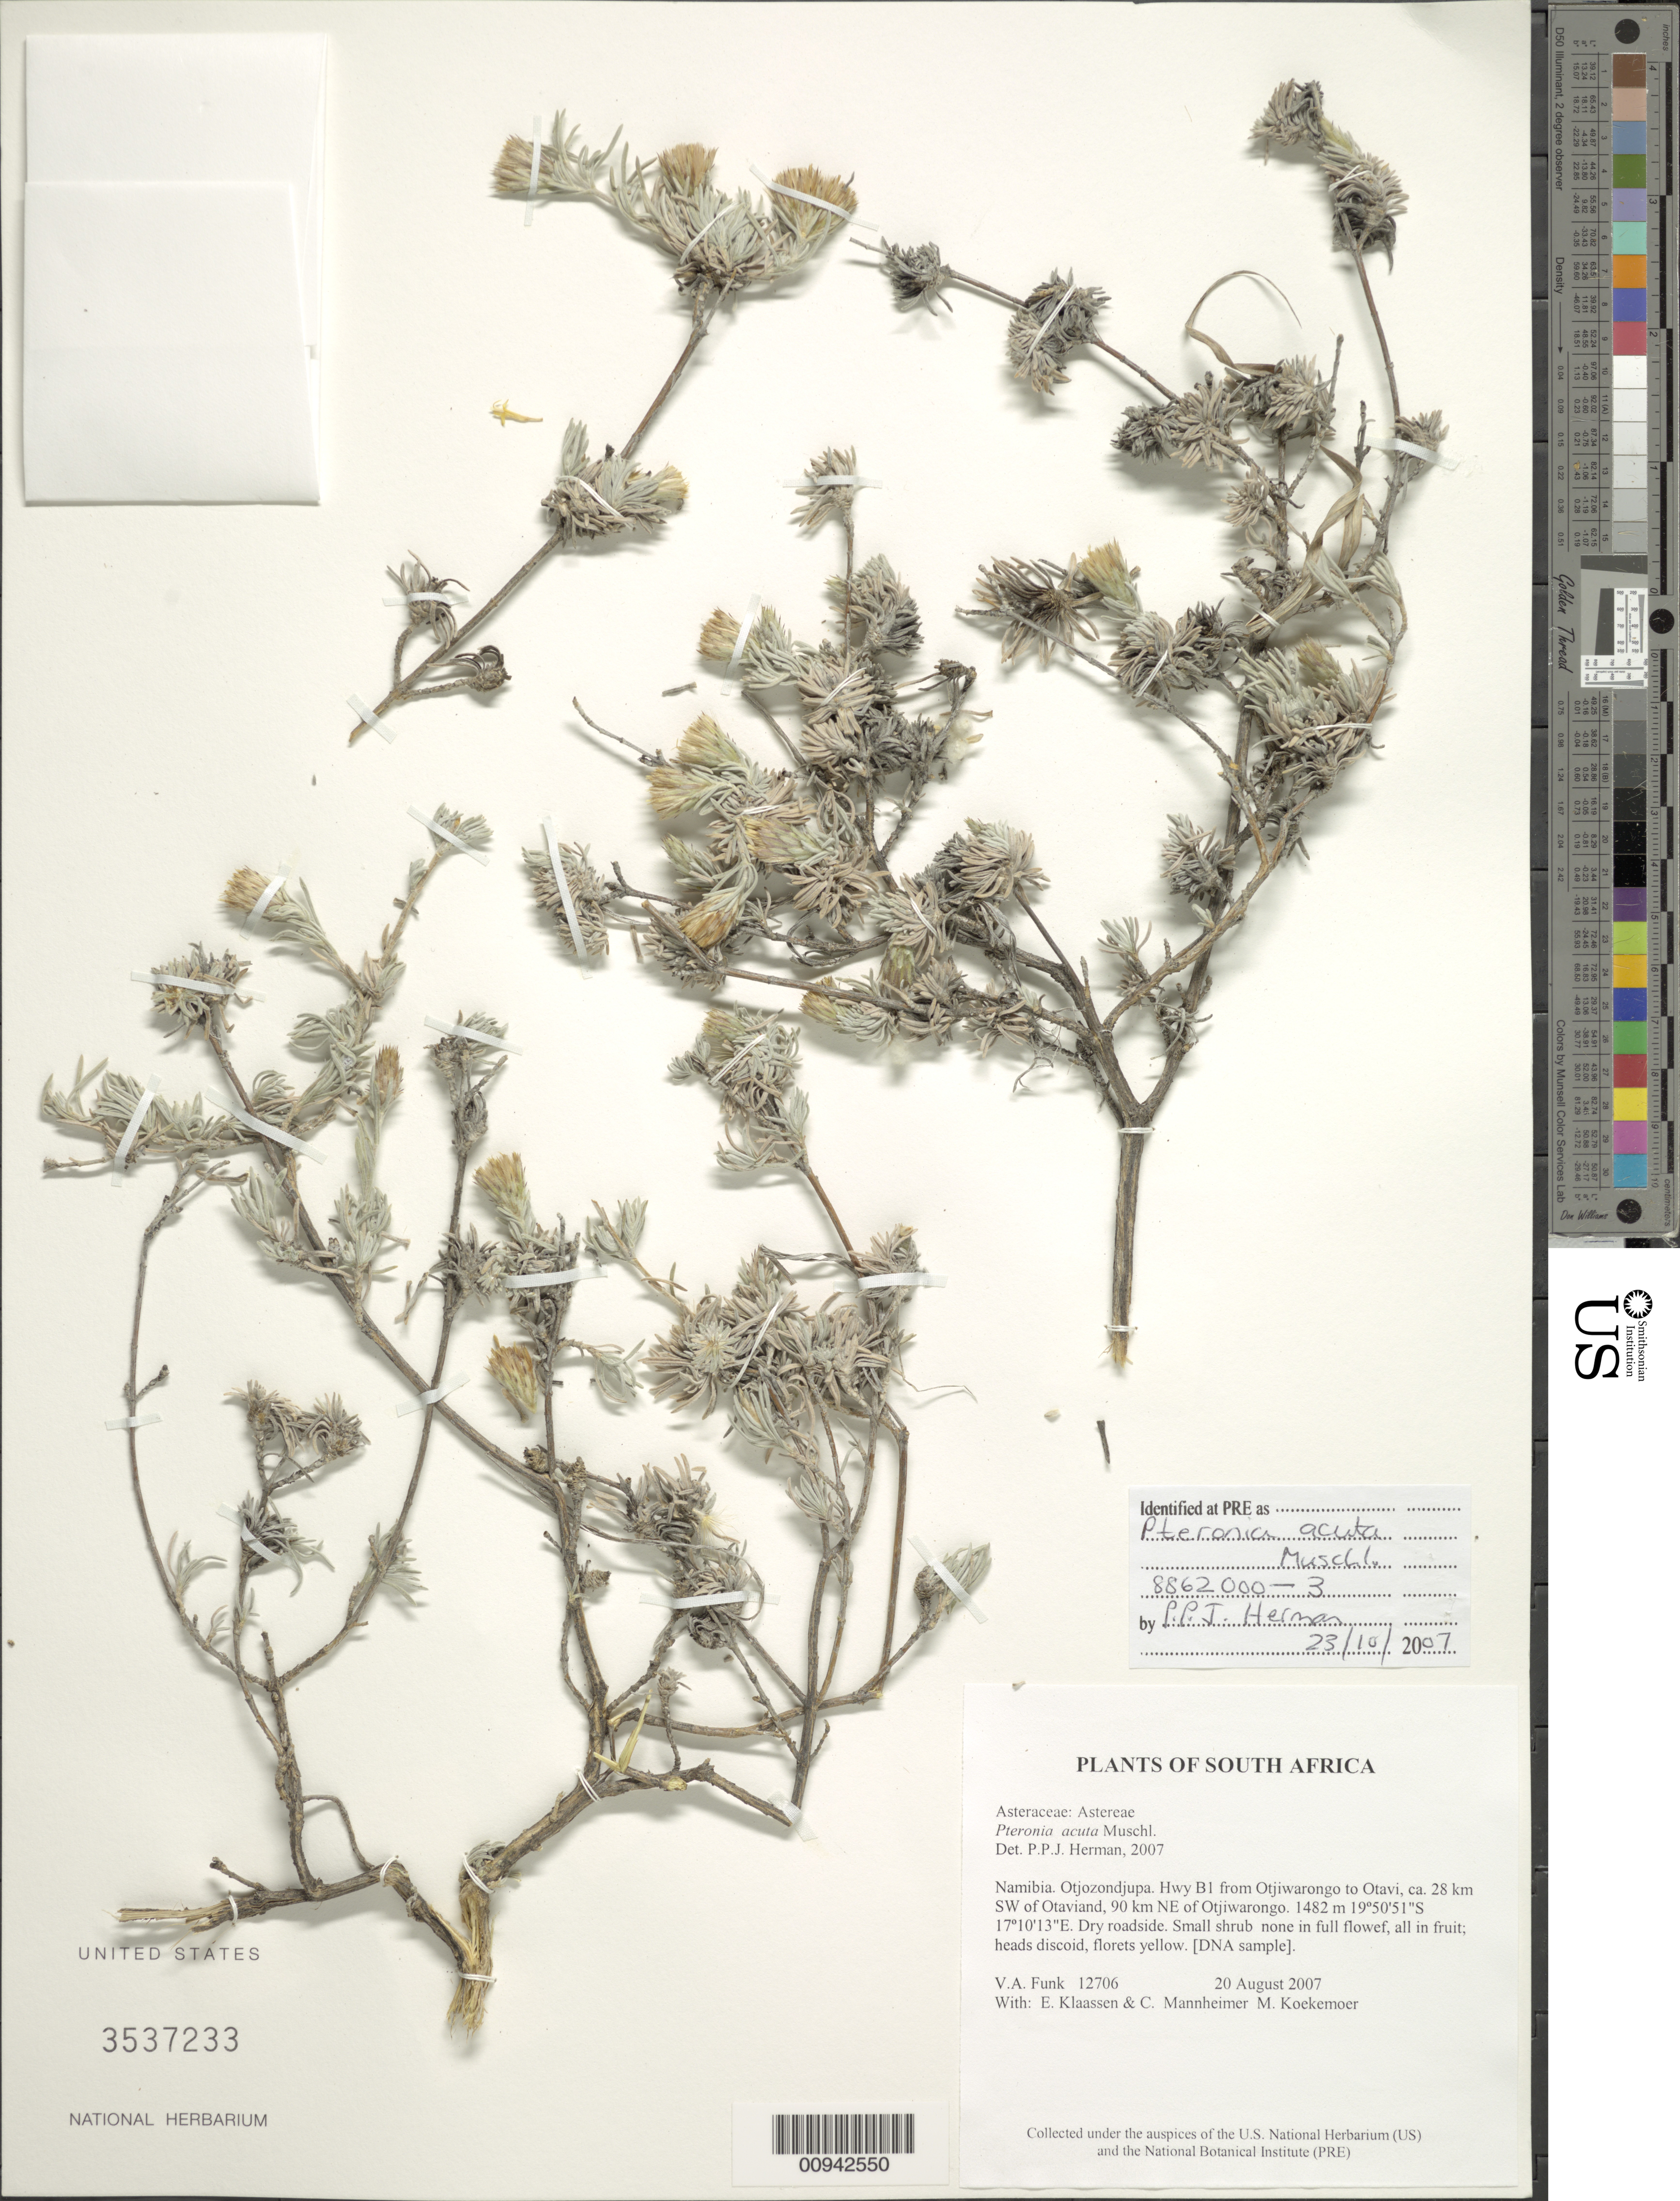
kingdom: Plantae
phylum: Tracheophyta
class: Magnoliopsida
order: Asterales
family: Asteraceae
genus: Pteronia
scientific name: Pteronia acuta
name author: Muschl.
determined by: Herman, P. P. J.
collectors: V. Funk, M. Koekemoer, E. S. Klaassen & C. A. Mannheimer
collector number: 12706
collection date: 2007-08-20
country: Namibia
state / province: Otjozondjupa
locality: Hwy B1 from Otjiwarongo to Otavi, ca. 28 km SW of Otaviand, 90 km NE of Otjiwarongo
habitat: Dry roadside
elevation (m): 1482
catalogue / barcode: US 3537233